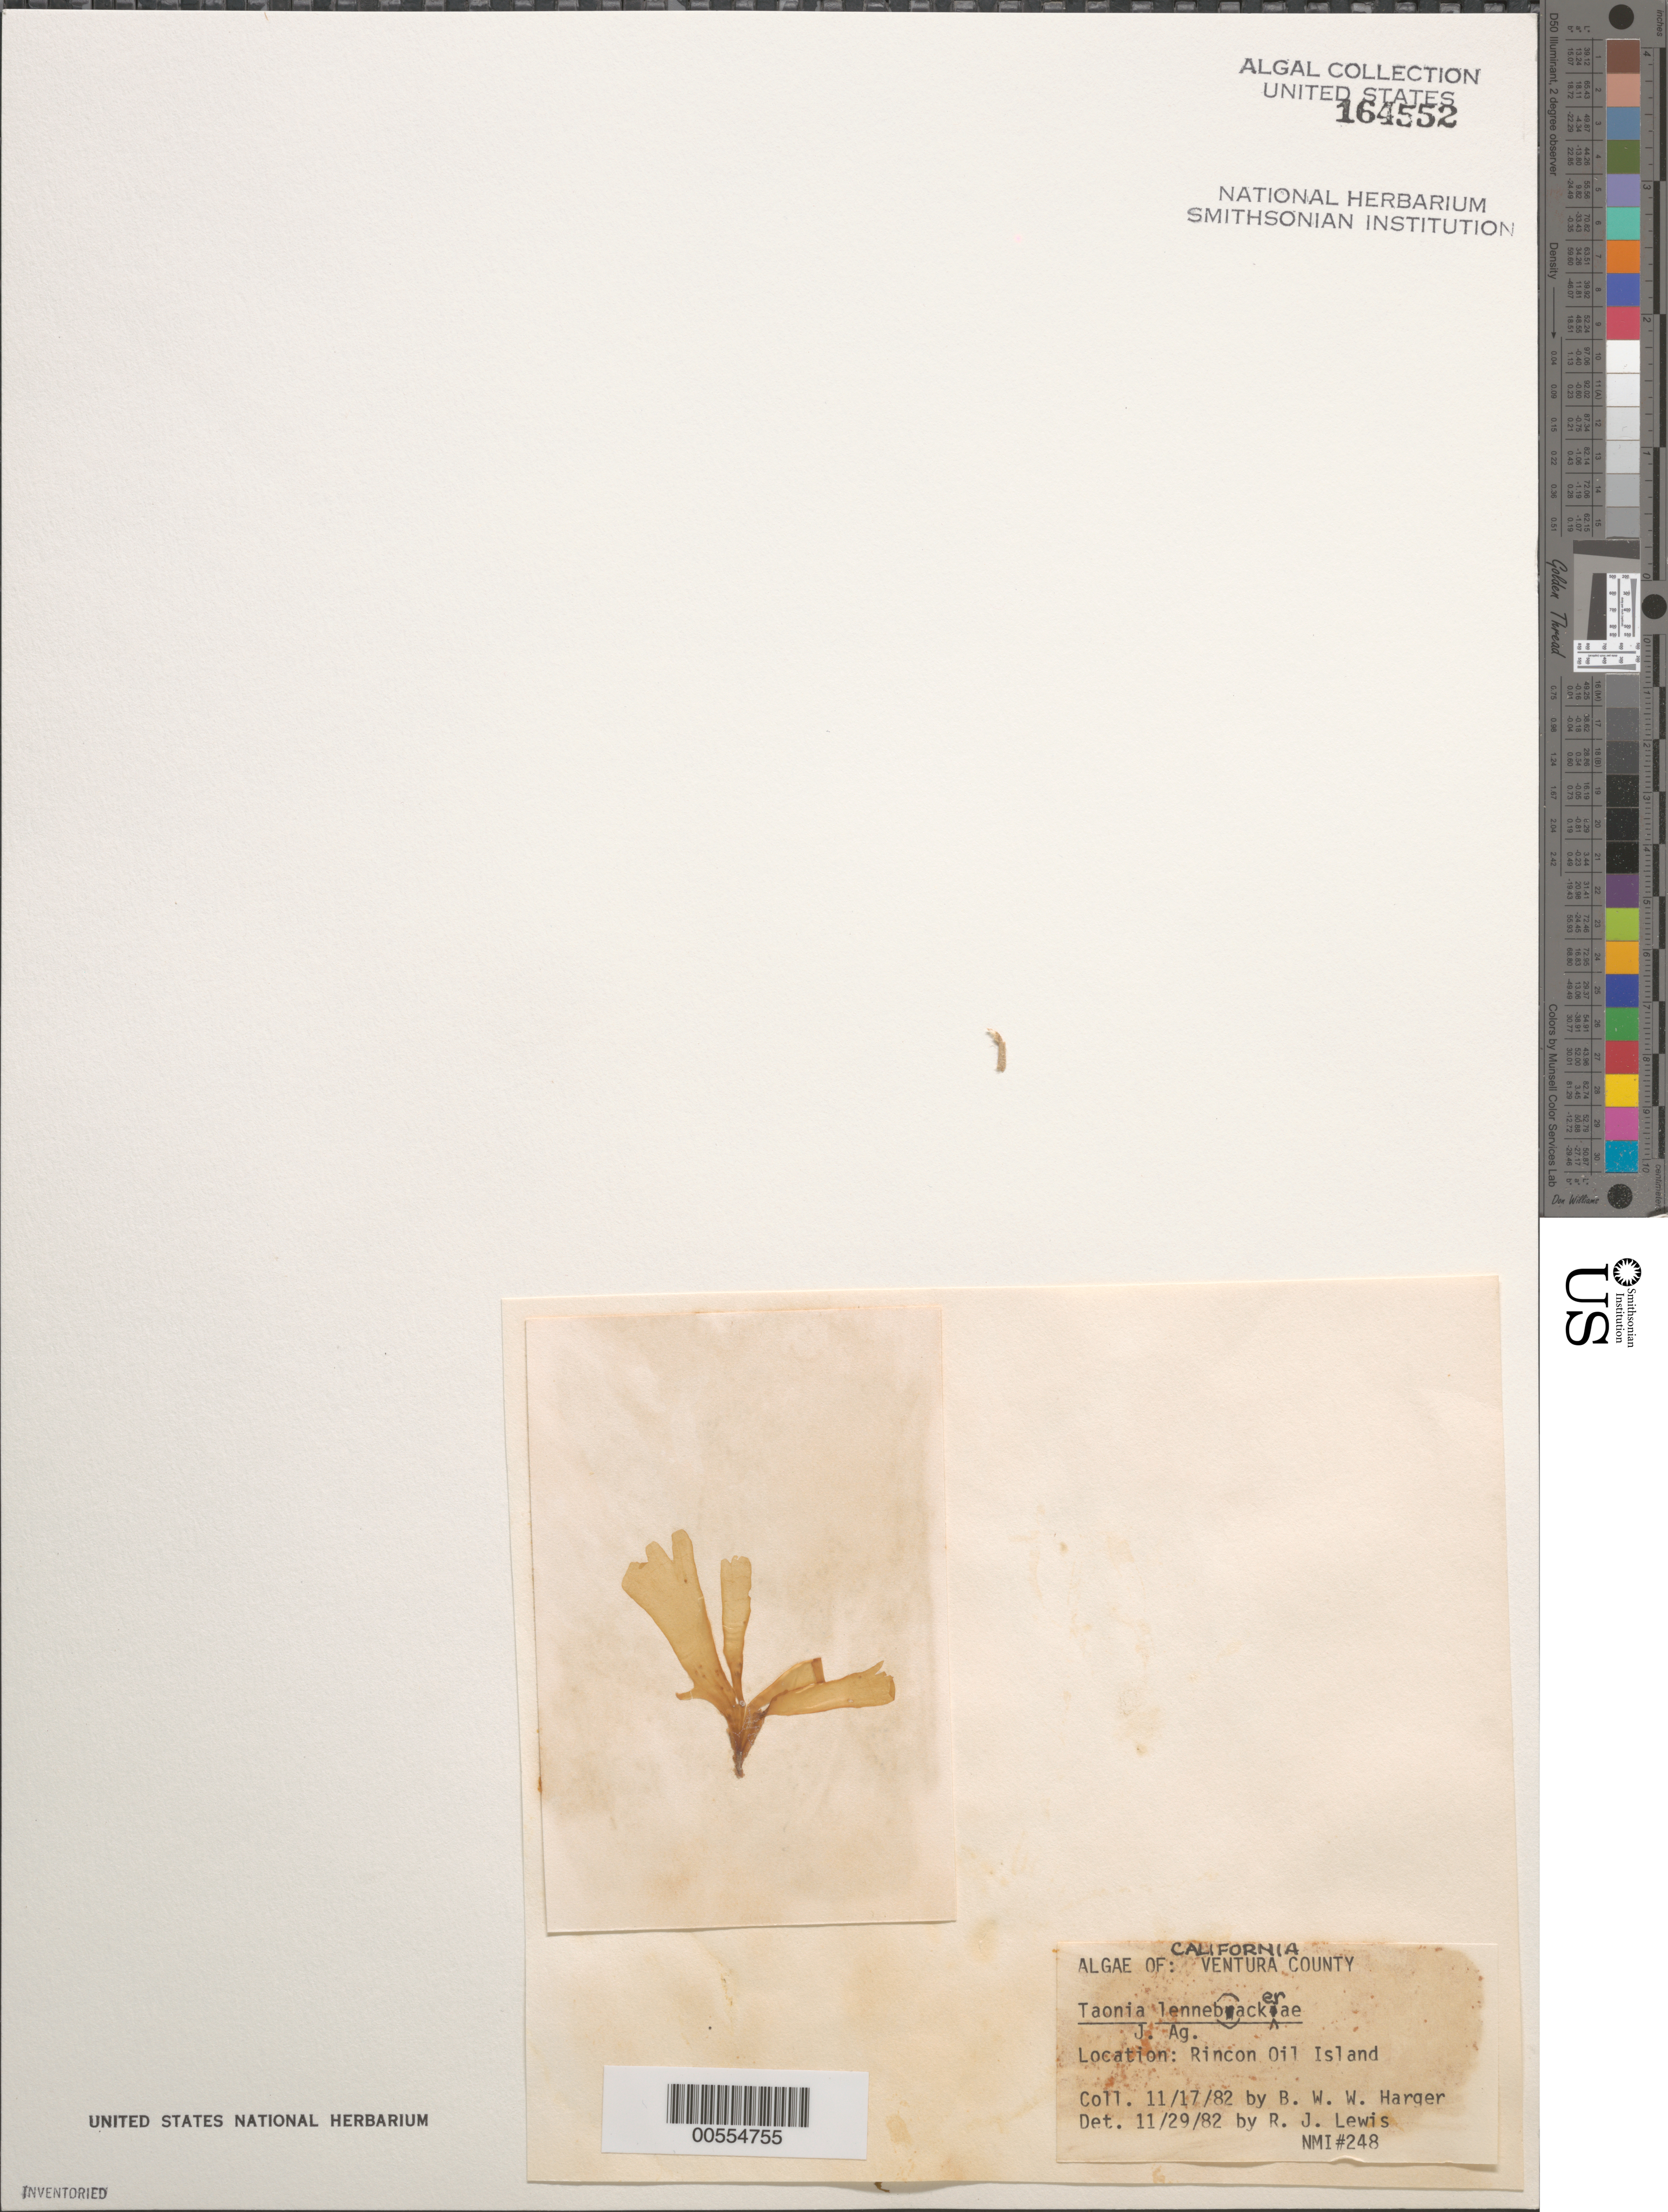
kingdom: Chromista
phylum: Ochrophyta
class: Phaeophyceae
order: Dictyotales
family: Dictyotaceae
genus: Taonia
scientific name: Taonia lennebackerae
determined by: Lewis, R. J.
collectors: B. W. Harger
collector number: NMI 268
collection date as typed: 17 Nov 1982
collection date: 1982-11-17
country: United States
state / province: California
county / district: Ventura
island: Rincon Oil Island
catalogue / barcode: US 164552